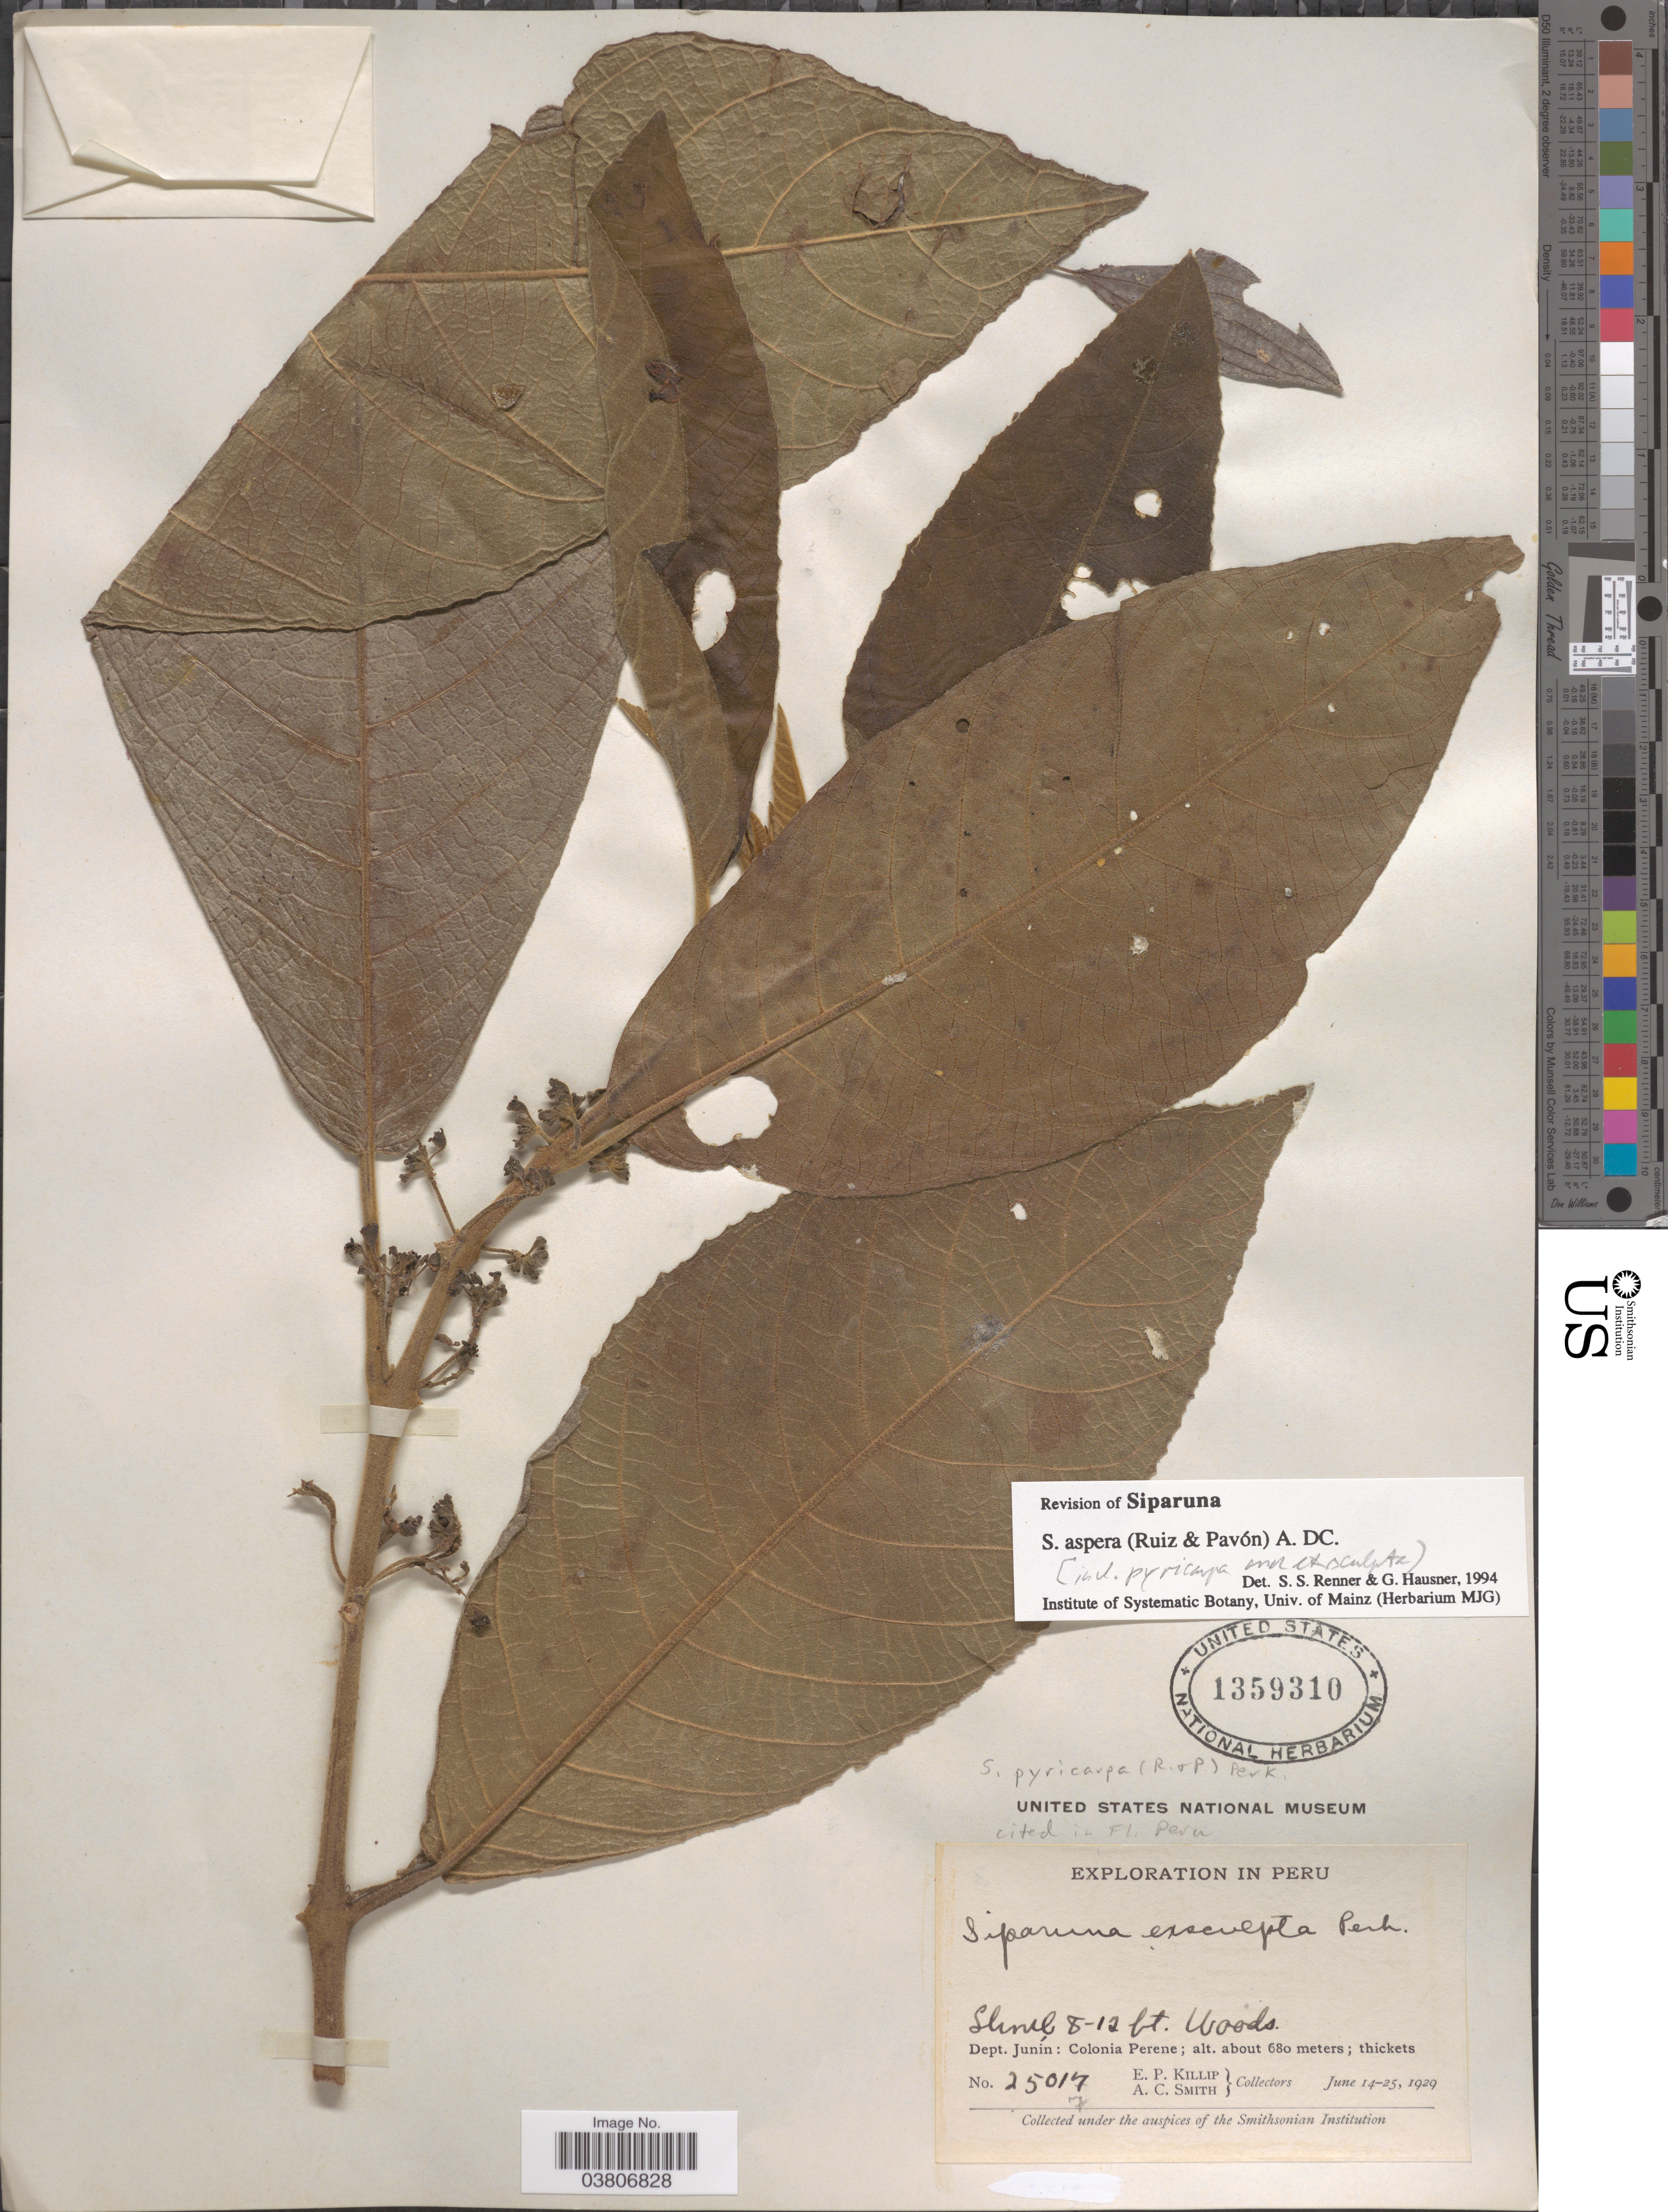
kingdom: Plantae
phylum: Tracheophyta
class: Magnoliopsida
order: Laurales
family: Siparunaceae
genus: Siparuna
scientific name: Siparuna aspera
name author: (Ruiz & Pav.) A. DC.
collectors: E. P. Killip & A. C. Smith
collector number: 25017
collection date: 1929-06-14/1929-06-25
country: Peru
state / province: Junín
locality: Dept. Junín: Colonia Perene.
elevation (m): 680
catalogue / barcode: US 1359310